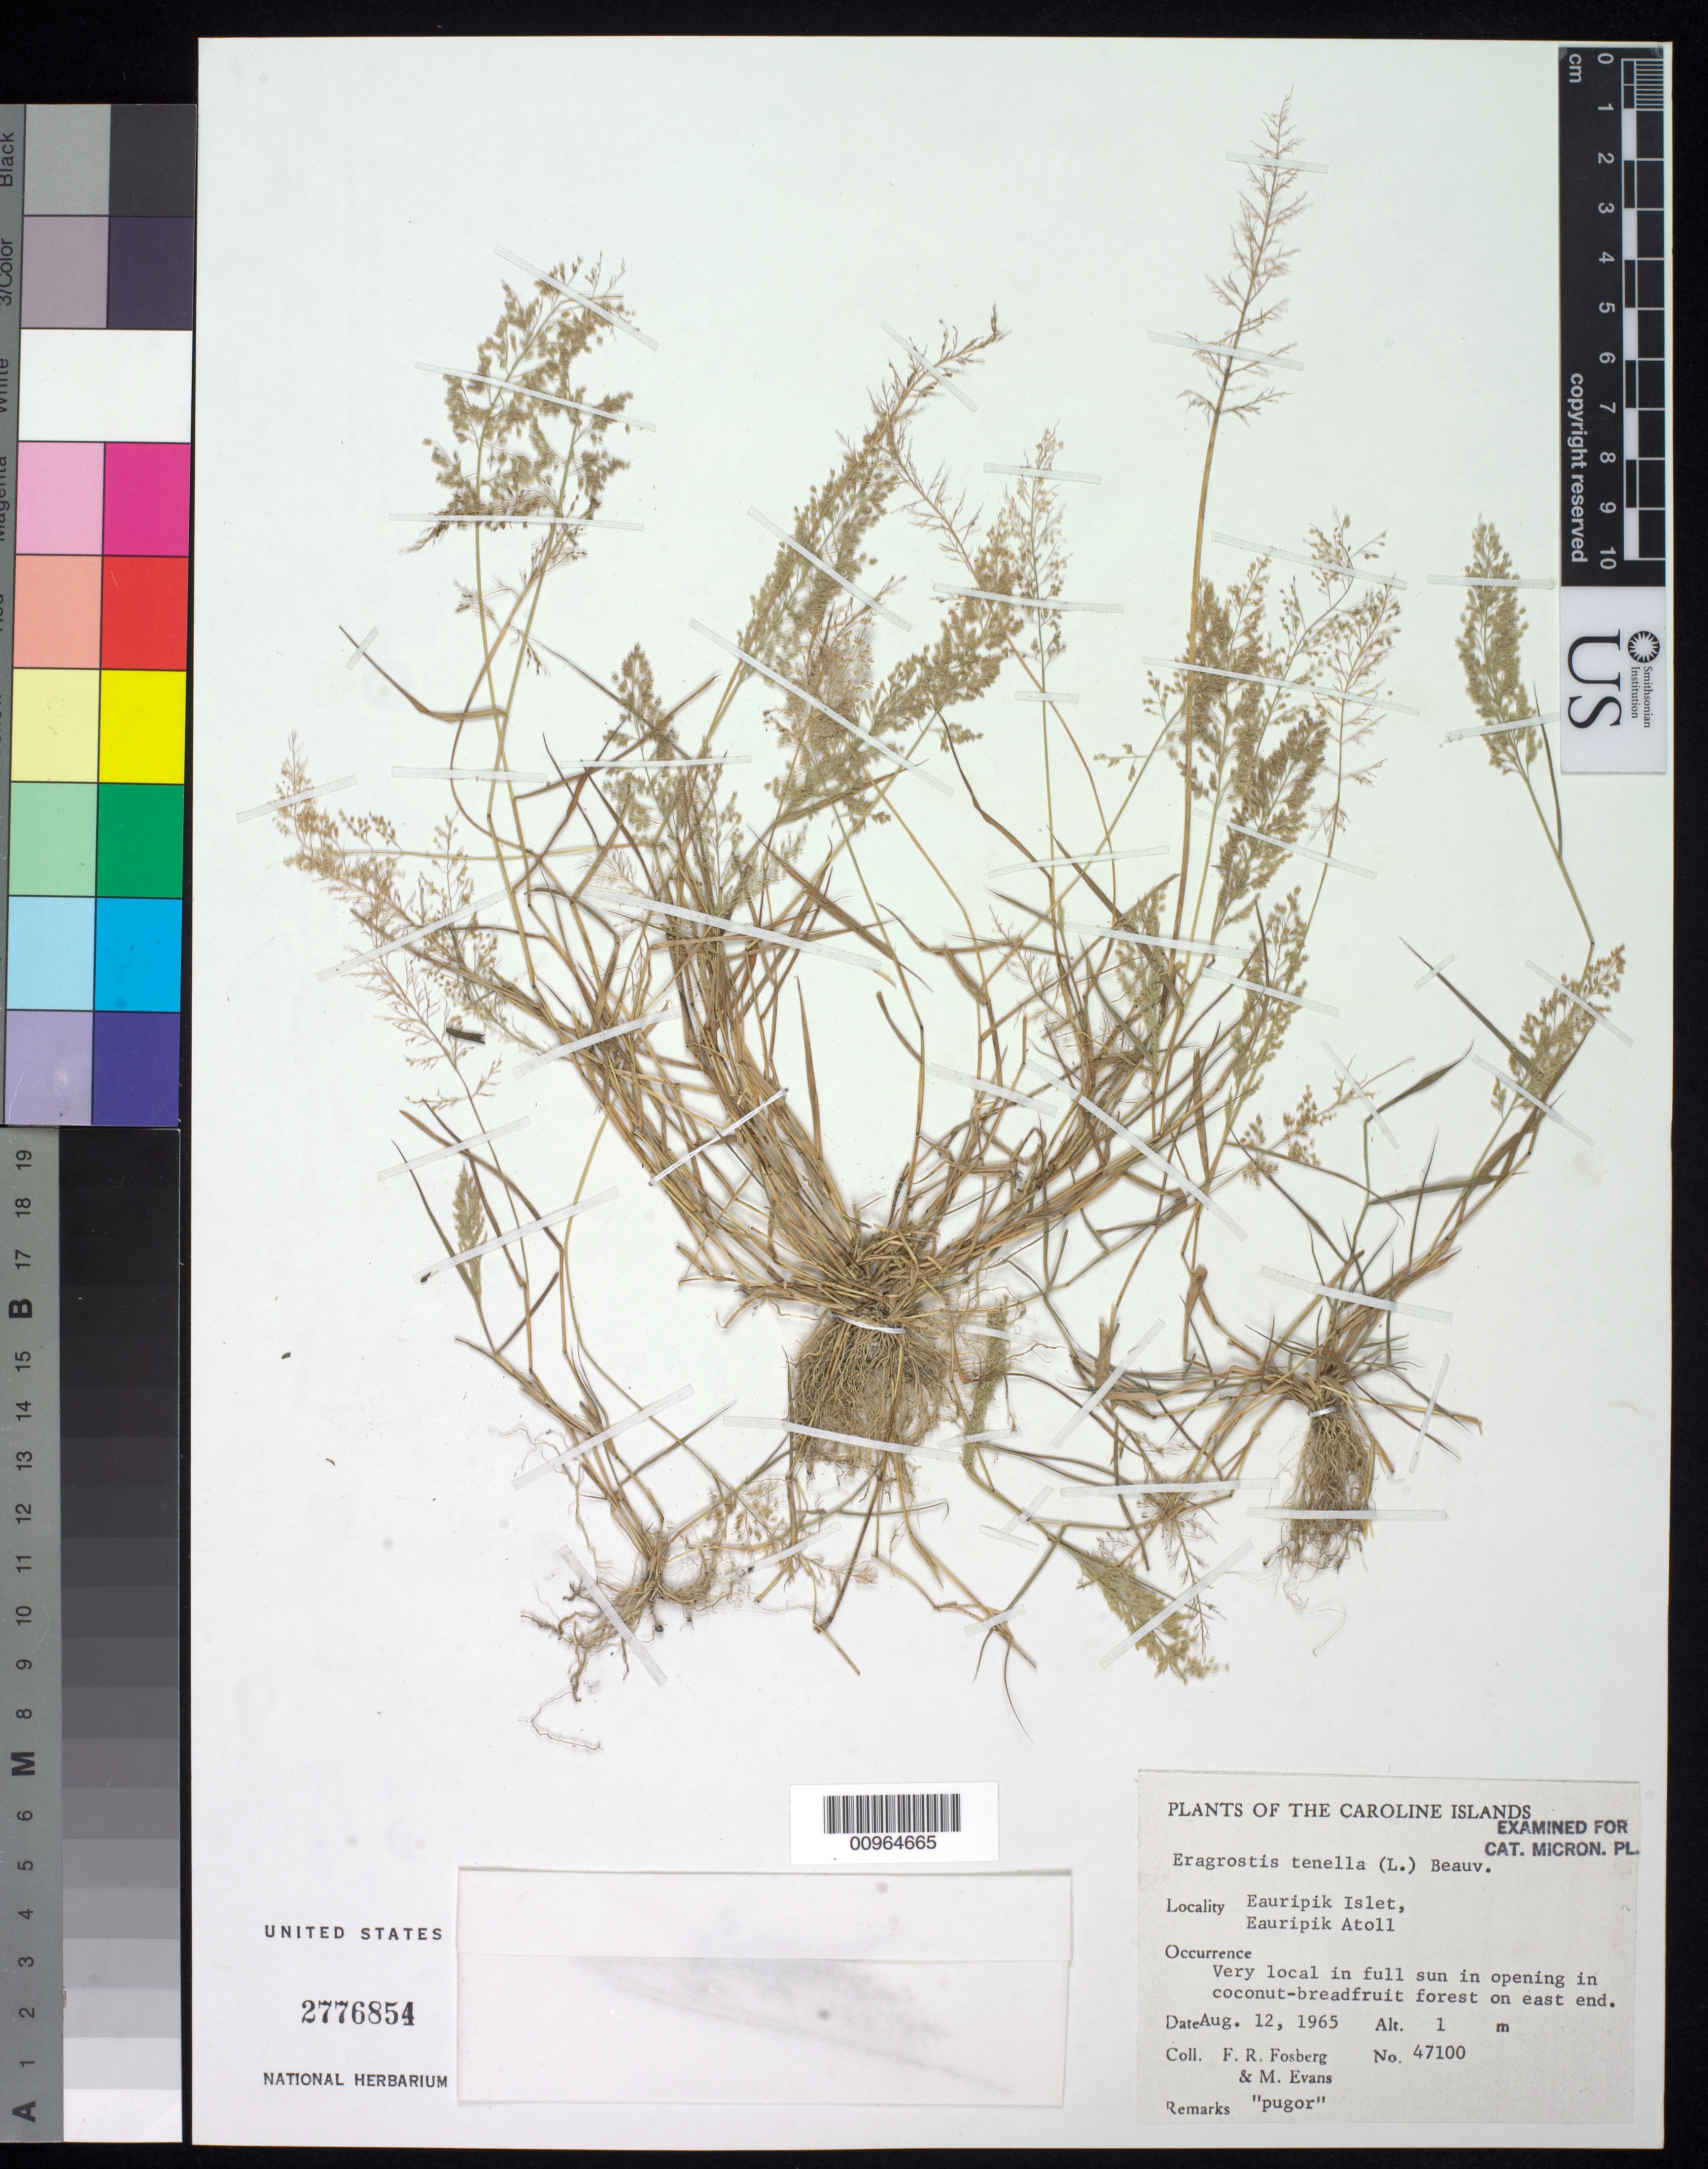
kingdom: Plantae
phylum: Tracheophyta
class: Liliopsida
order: Poales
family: Poaceae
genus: Eragrostis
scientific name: Eragrostis tenella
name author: (L.) P. Beauv. ex Roem. & Schult.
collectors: F. R. Fosberg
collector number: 47100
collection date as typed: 12 Aug 1965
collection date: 1965-08-12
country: Micronesia, Federated States of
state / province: Yap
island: Eauripik Atoll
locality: Eauripik Islet.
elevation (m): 1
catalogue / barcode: US 2776854